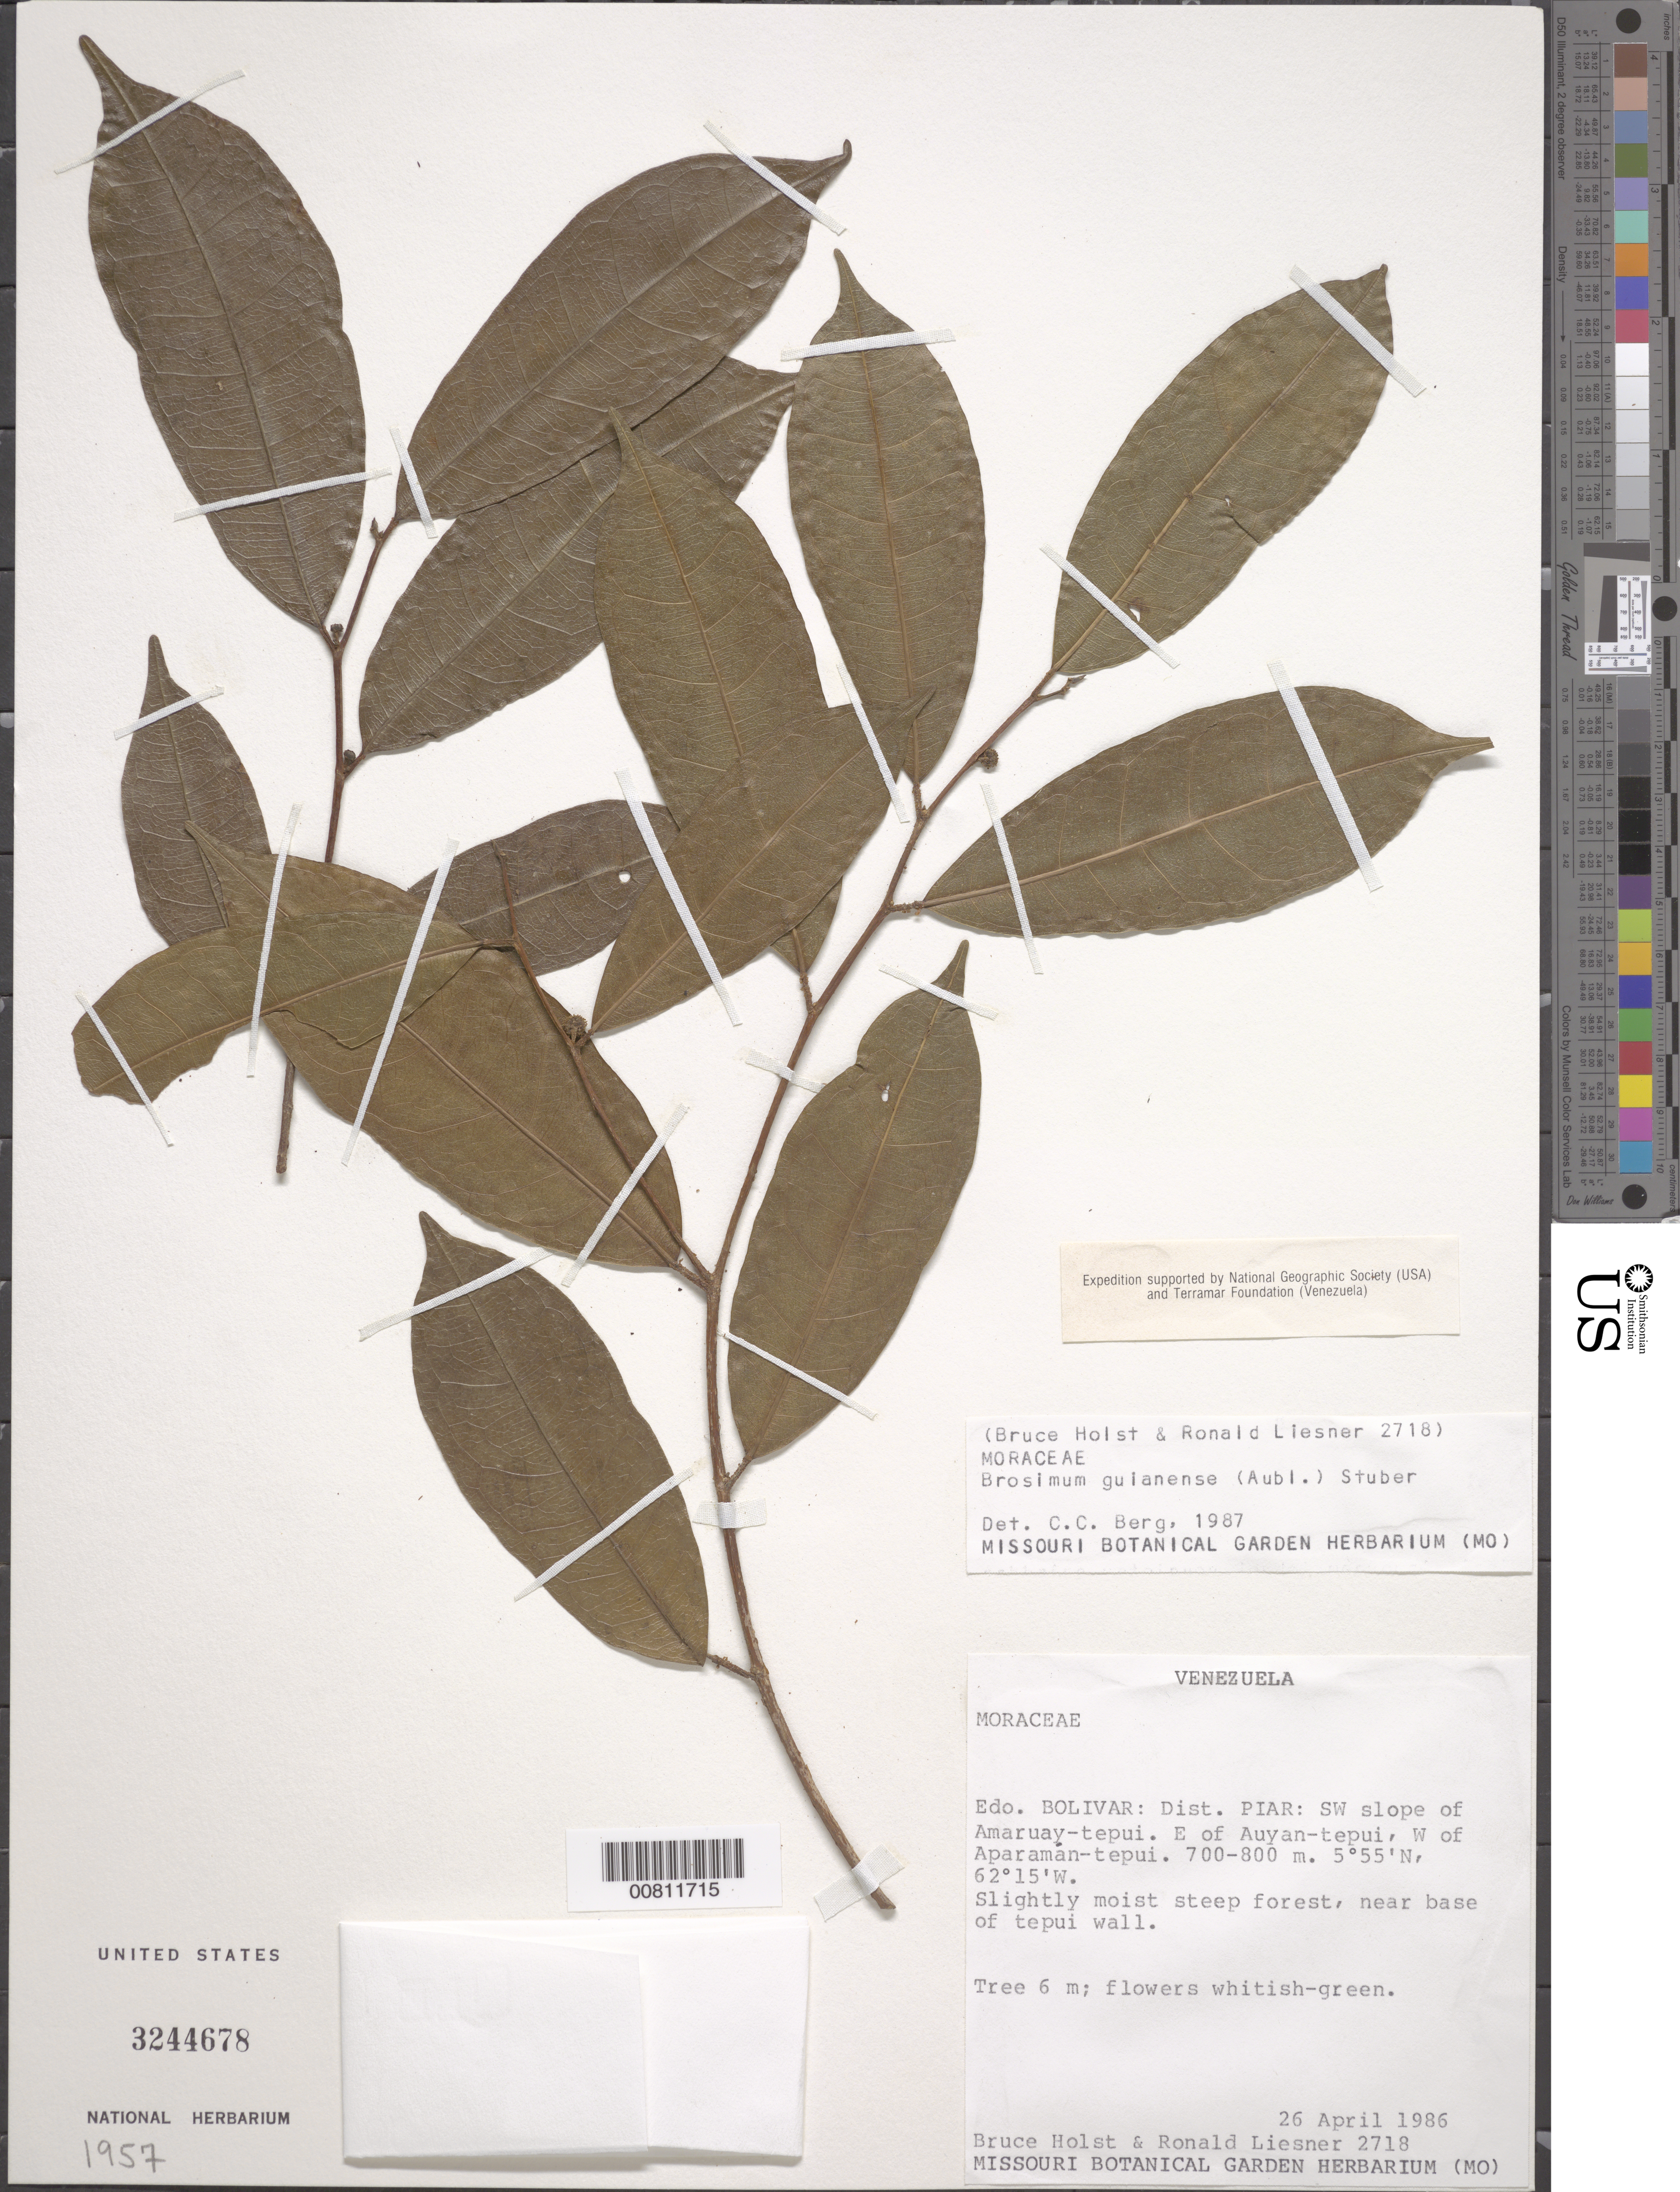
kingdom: Plantae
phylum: Tracheophyta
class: Magnoliopsida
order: Rosales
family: Moraceae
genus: Brosimum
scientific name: Brosimum guianense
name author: (Aubl.) Huber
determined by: Berg, C. C.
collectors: B. Holst & R. L. Liesner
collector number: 2718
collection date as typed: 26-Apr-86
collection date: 1986-04-26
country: Venezuela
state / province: Bolívar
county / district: Piar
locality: Amaruay-tepuí, SW slope, E of Auyan-tepuí, W of Aparamán-tepuí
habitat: Slightly moist steep forest, near base of tepui wall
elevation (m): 700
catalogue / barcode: US 3244678